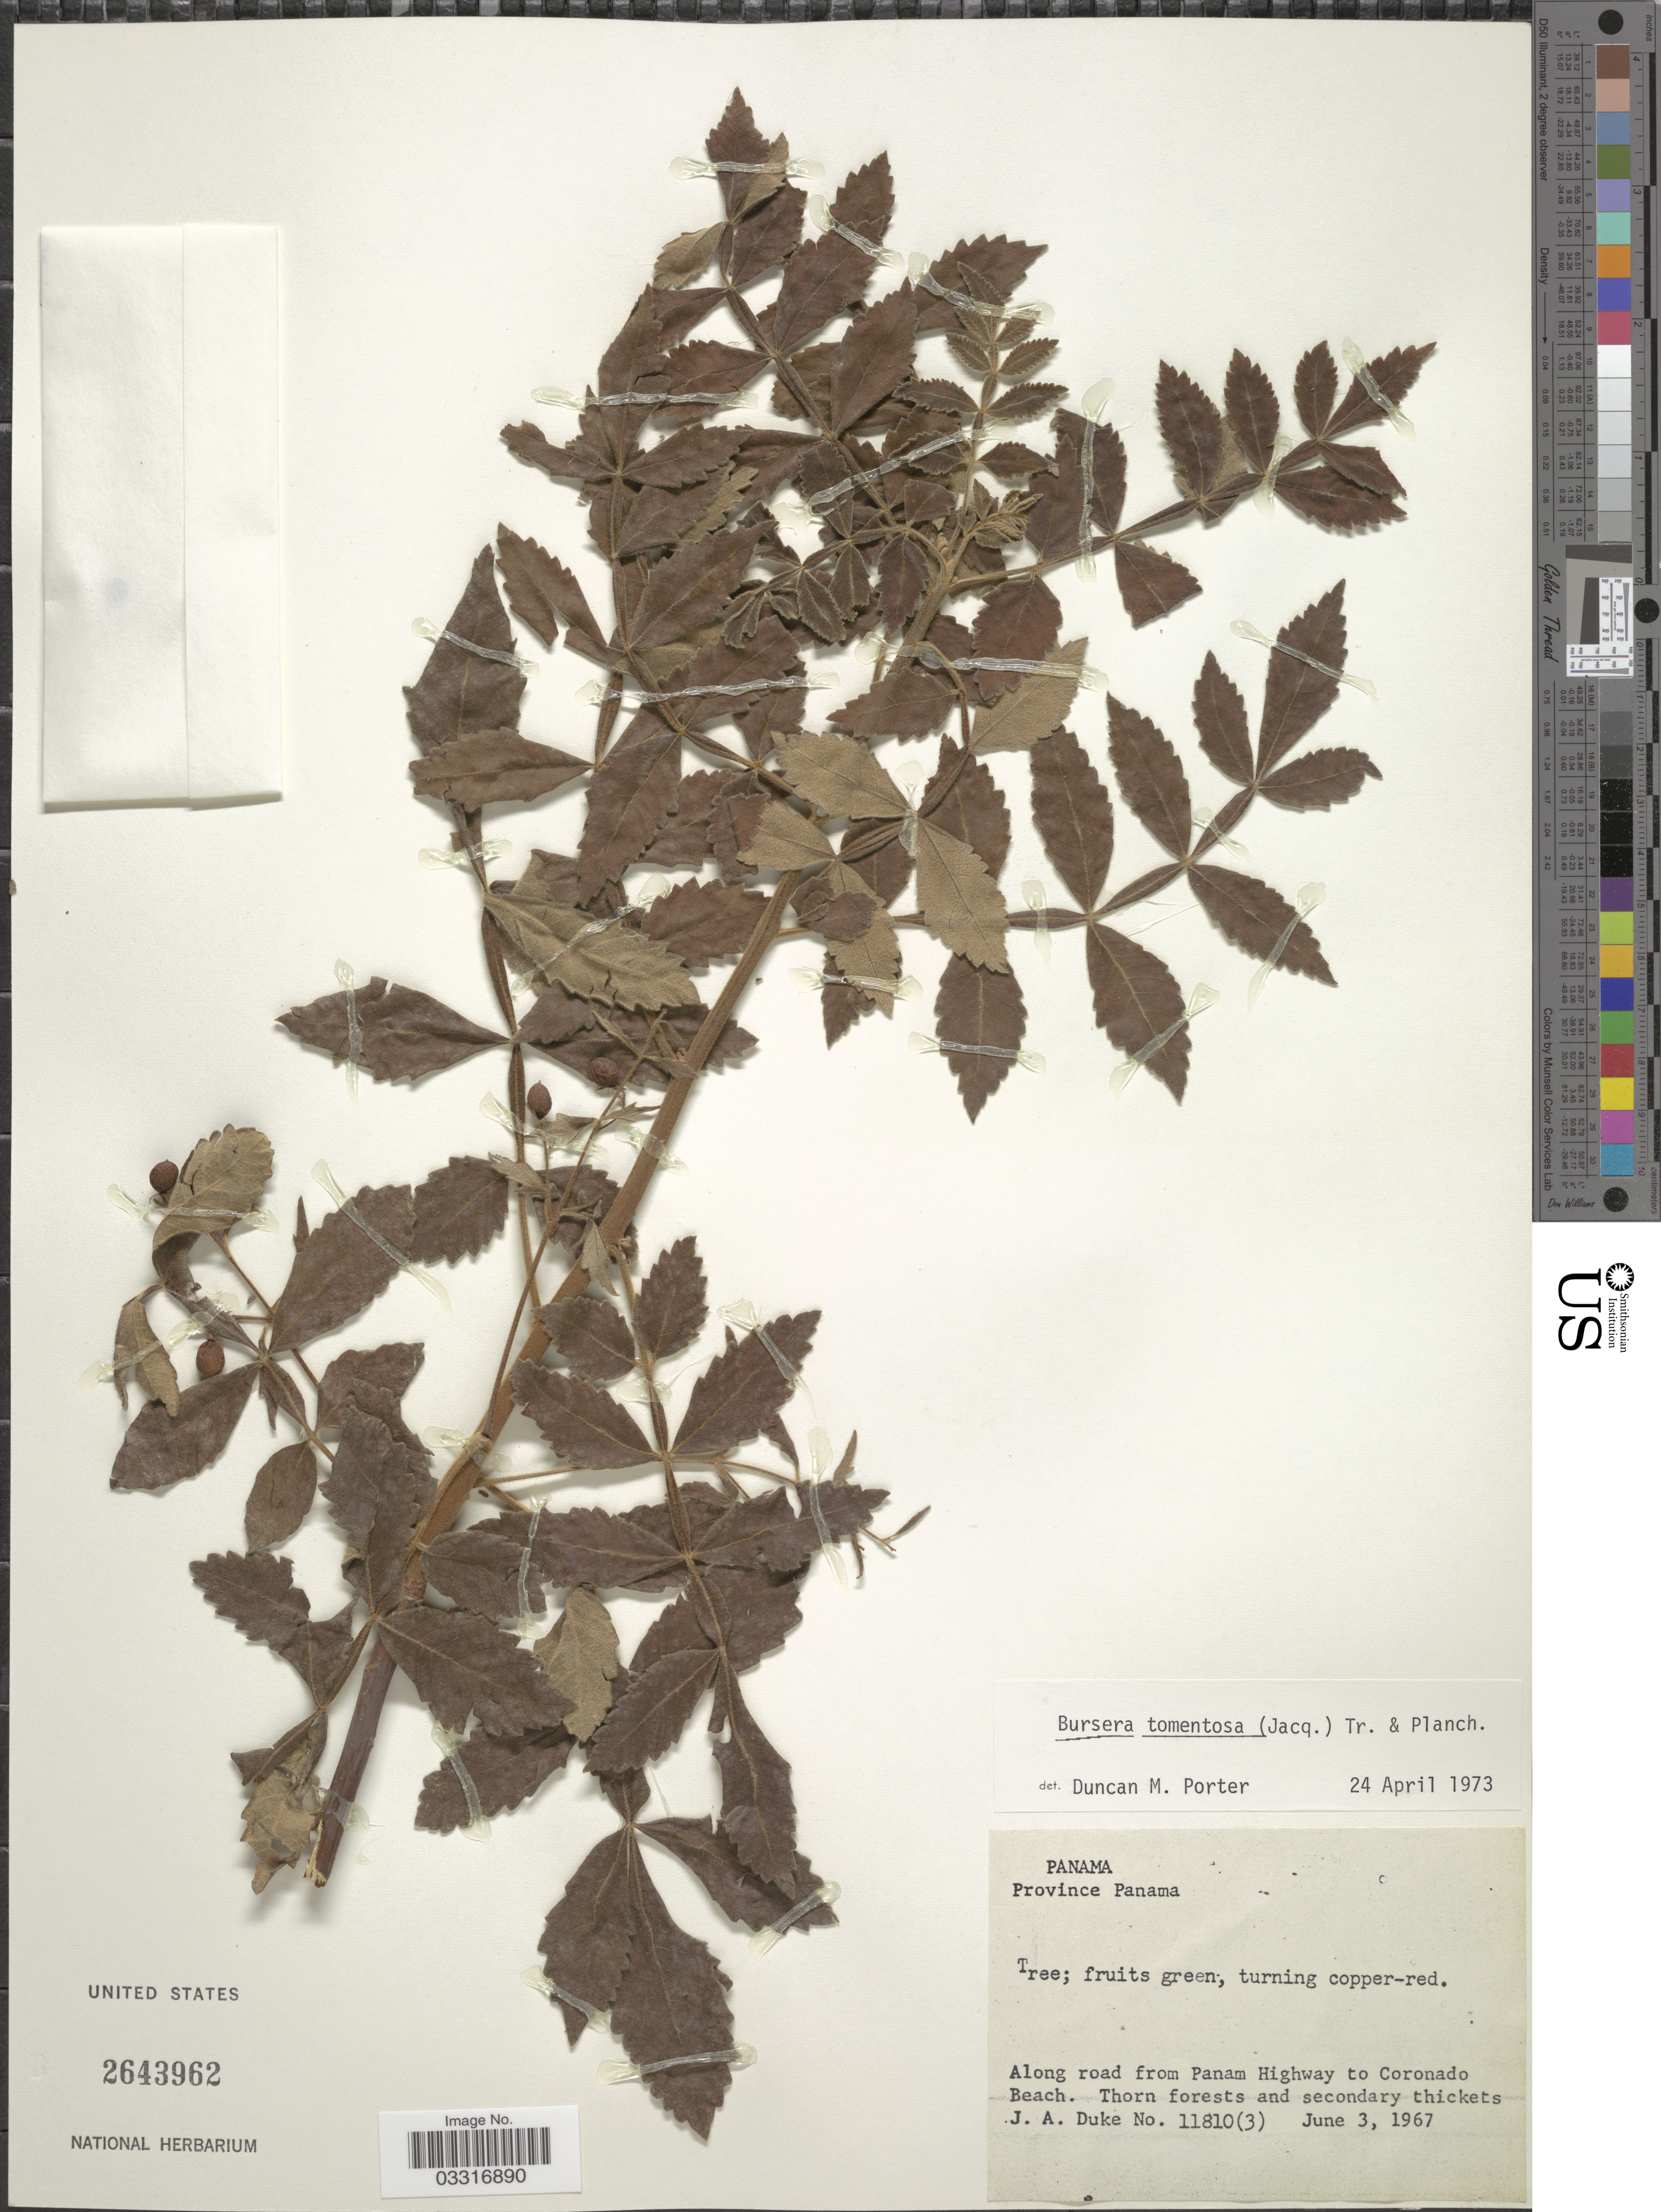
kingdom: Plantae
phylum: Tracheophyta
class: Magnoliopsida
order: Sapindales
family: Burseraceae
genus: Bursera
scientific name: Bursera tomentosa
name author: (Jacq.) Triana & Planch.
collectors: J. A. Duke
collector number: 11810 (3)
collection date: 1967-06-03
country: Panama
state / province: Panamá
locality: Along road from Panam Highway to Coronado Beach.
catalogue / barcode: US 2643962